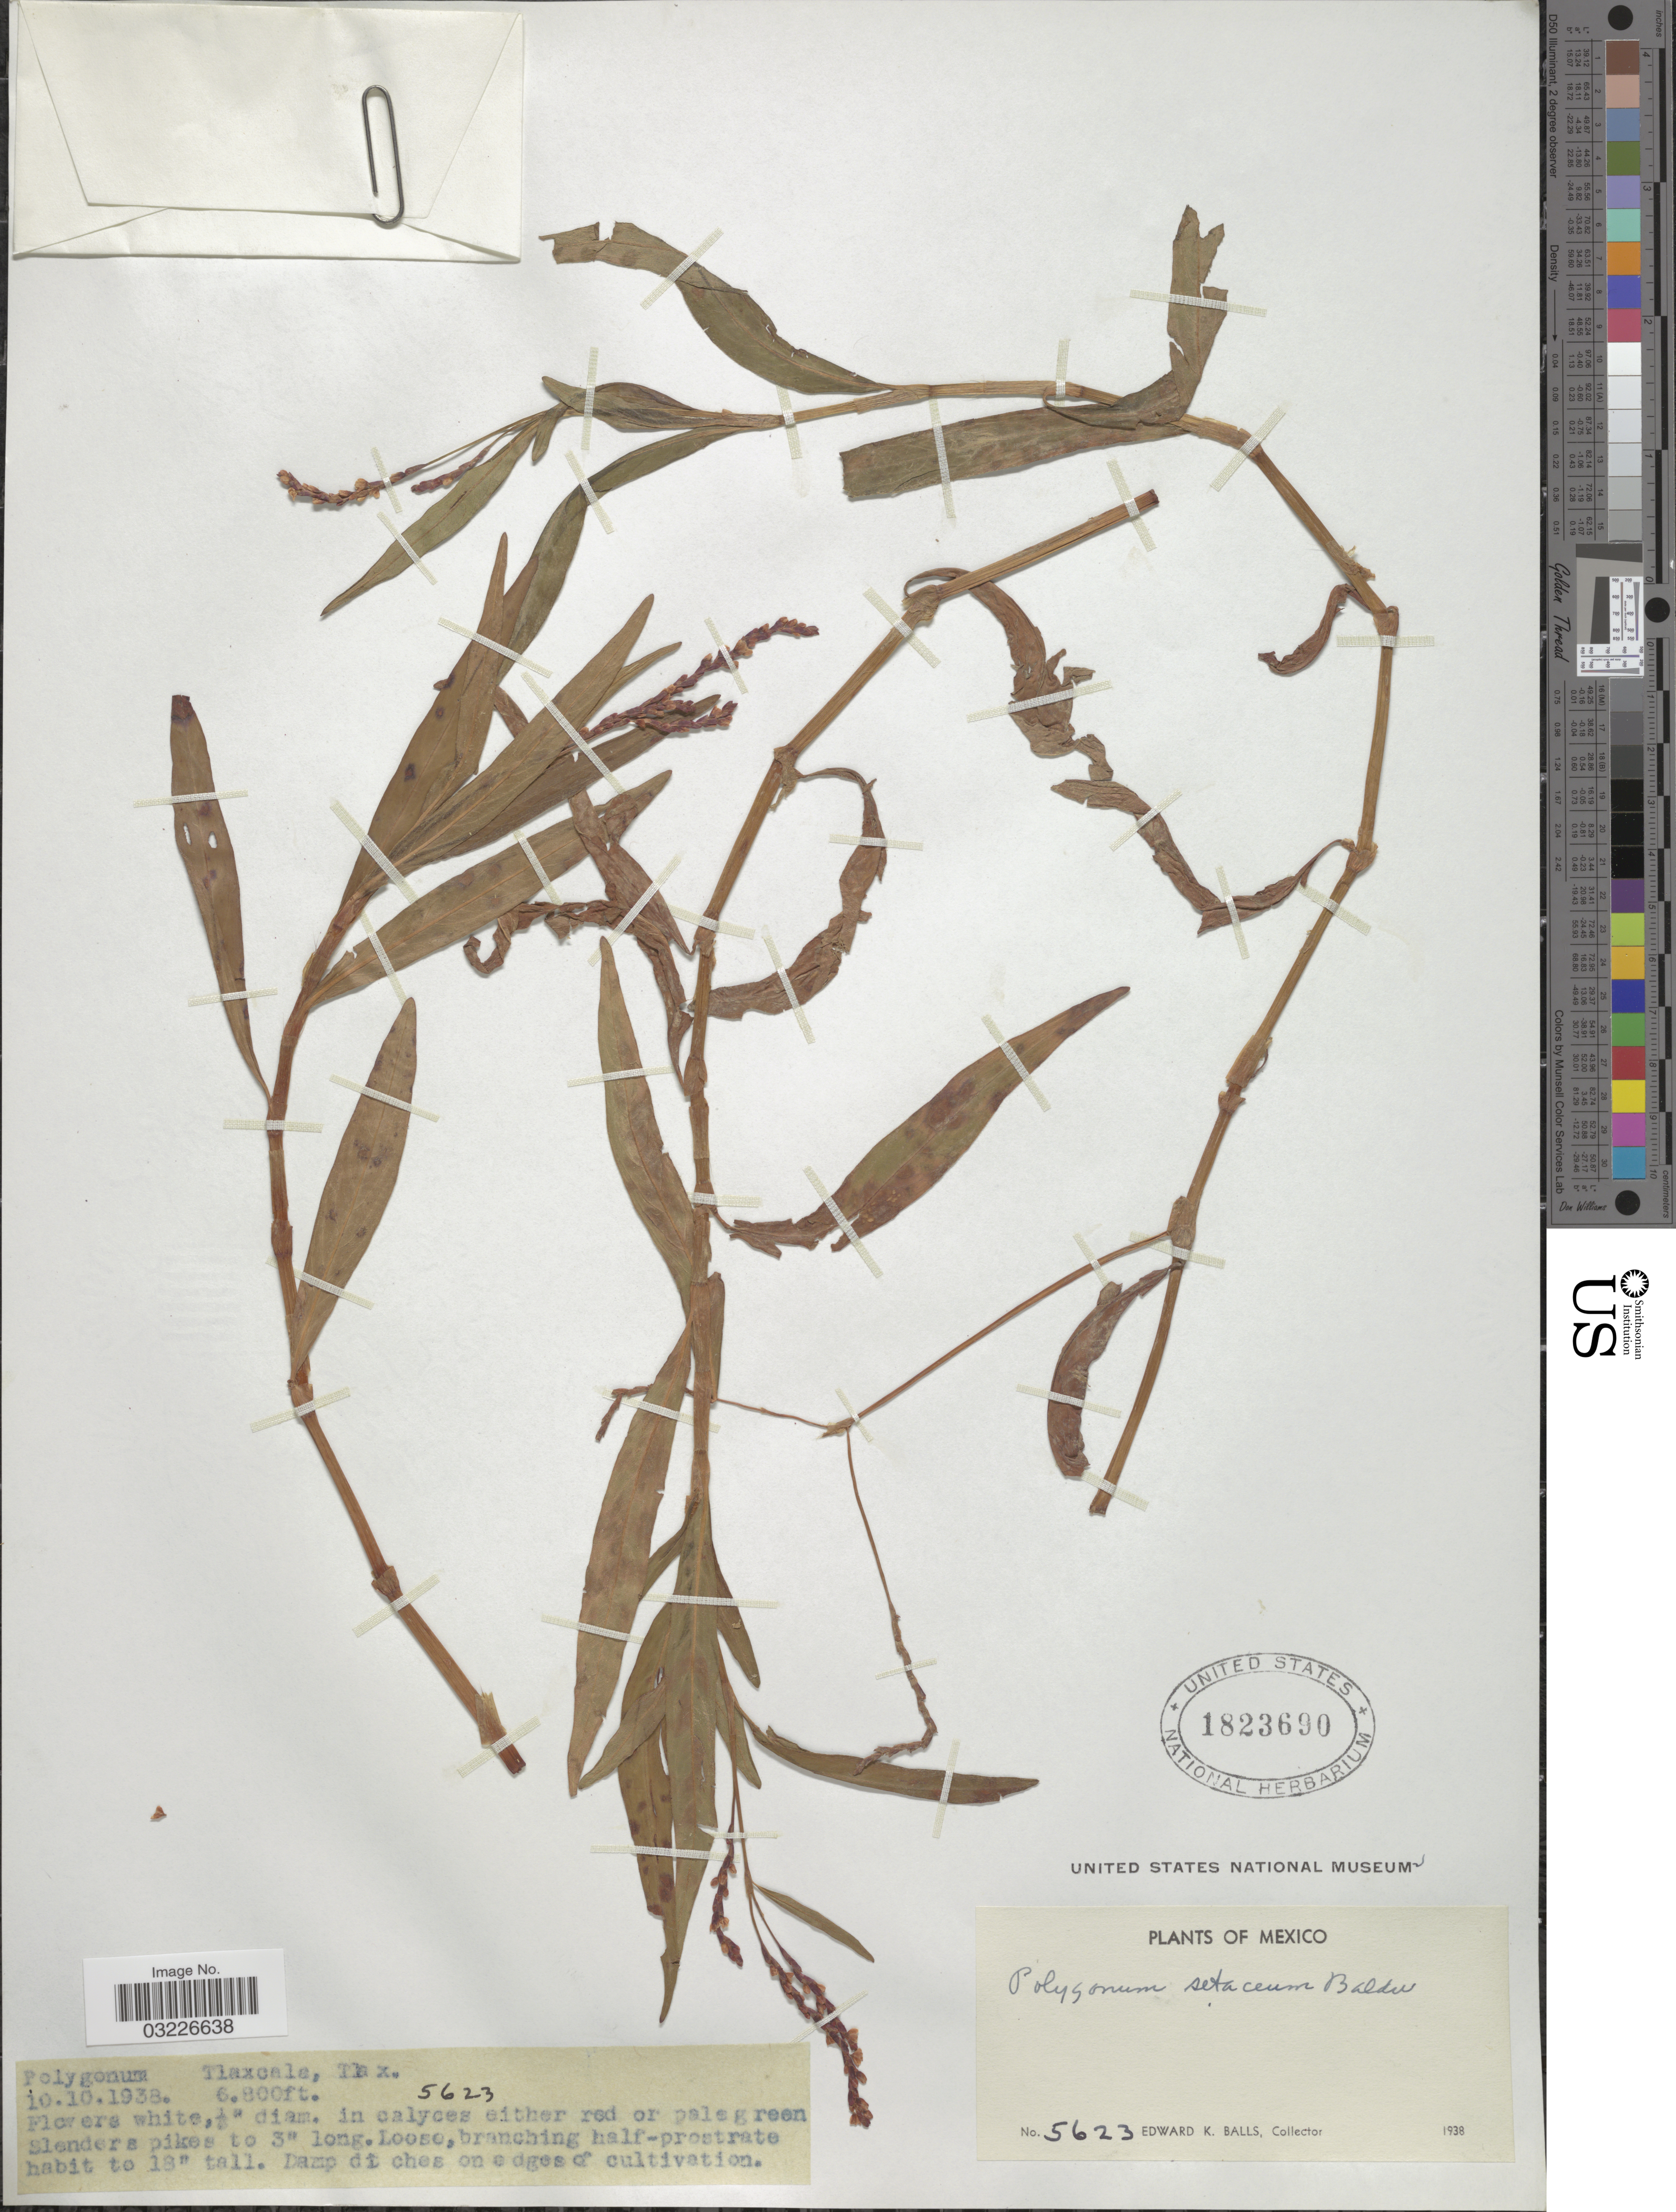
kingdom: Plantae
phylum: Tracheophyta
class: Magnoliopsida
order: Caryophyllales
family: Polygonaceae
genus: Polygonum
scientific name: Polygonum setaceum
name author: Baldwin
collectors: E. K. Balls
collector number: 5623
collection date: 1938-10-10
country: Mexico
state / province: Tlaxcala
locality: Tlaxcala.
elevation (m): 2073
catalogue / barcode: US 1823690